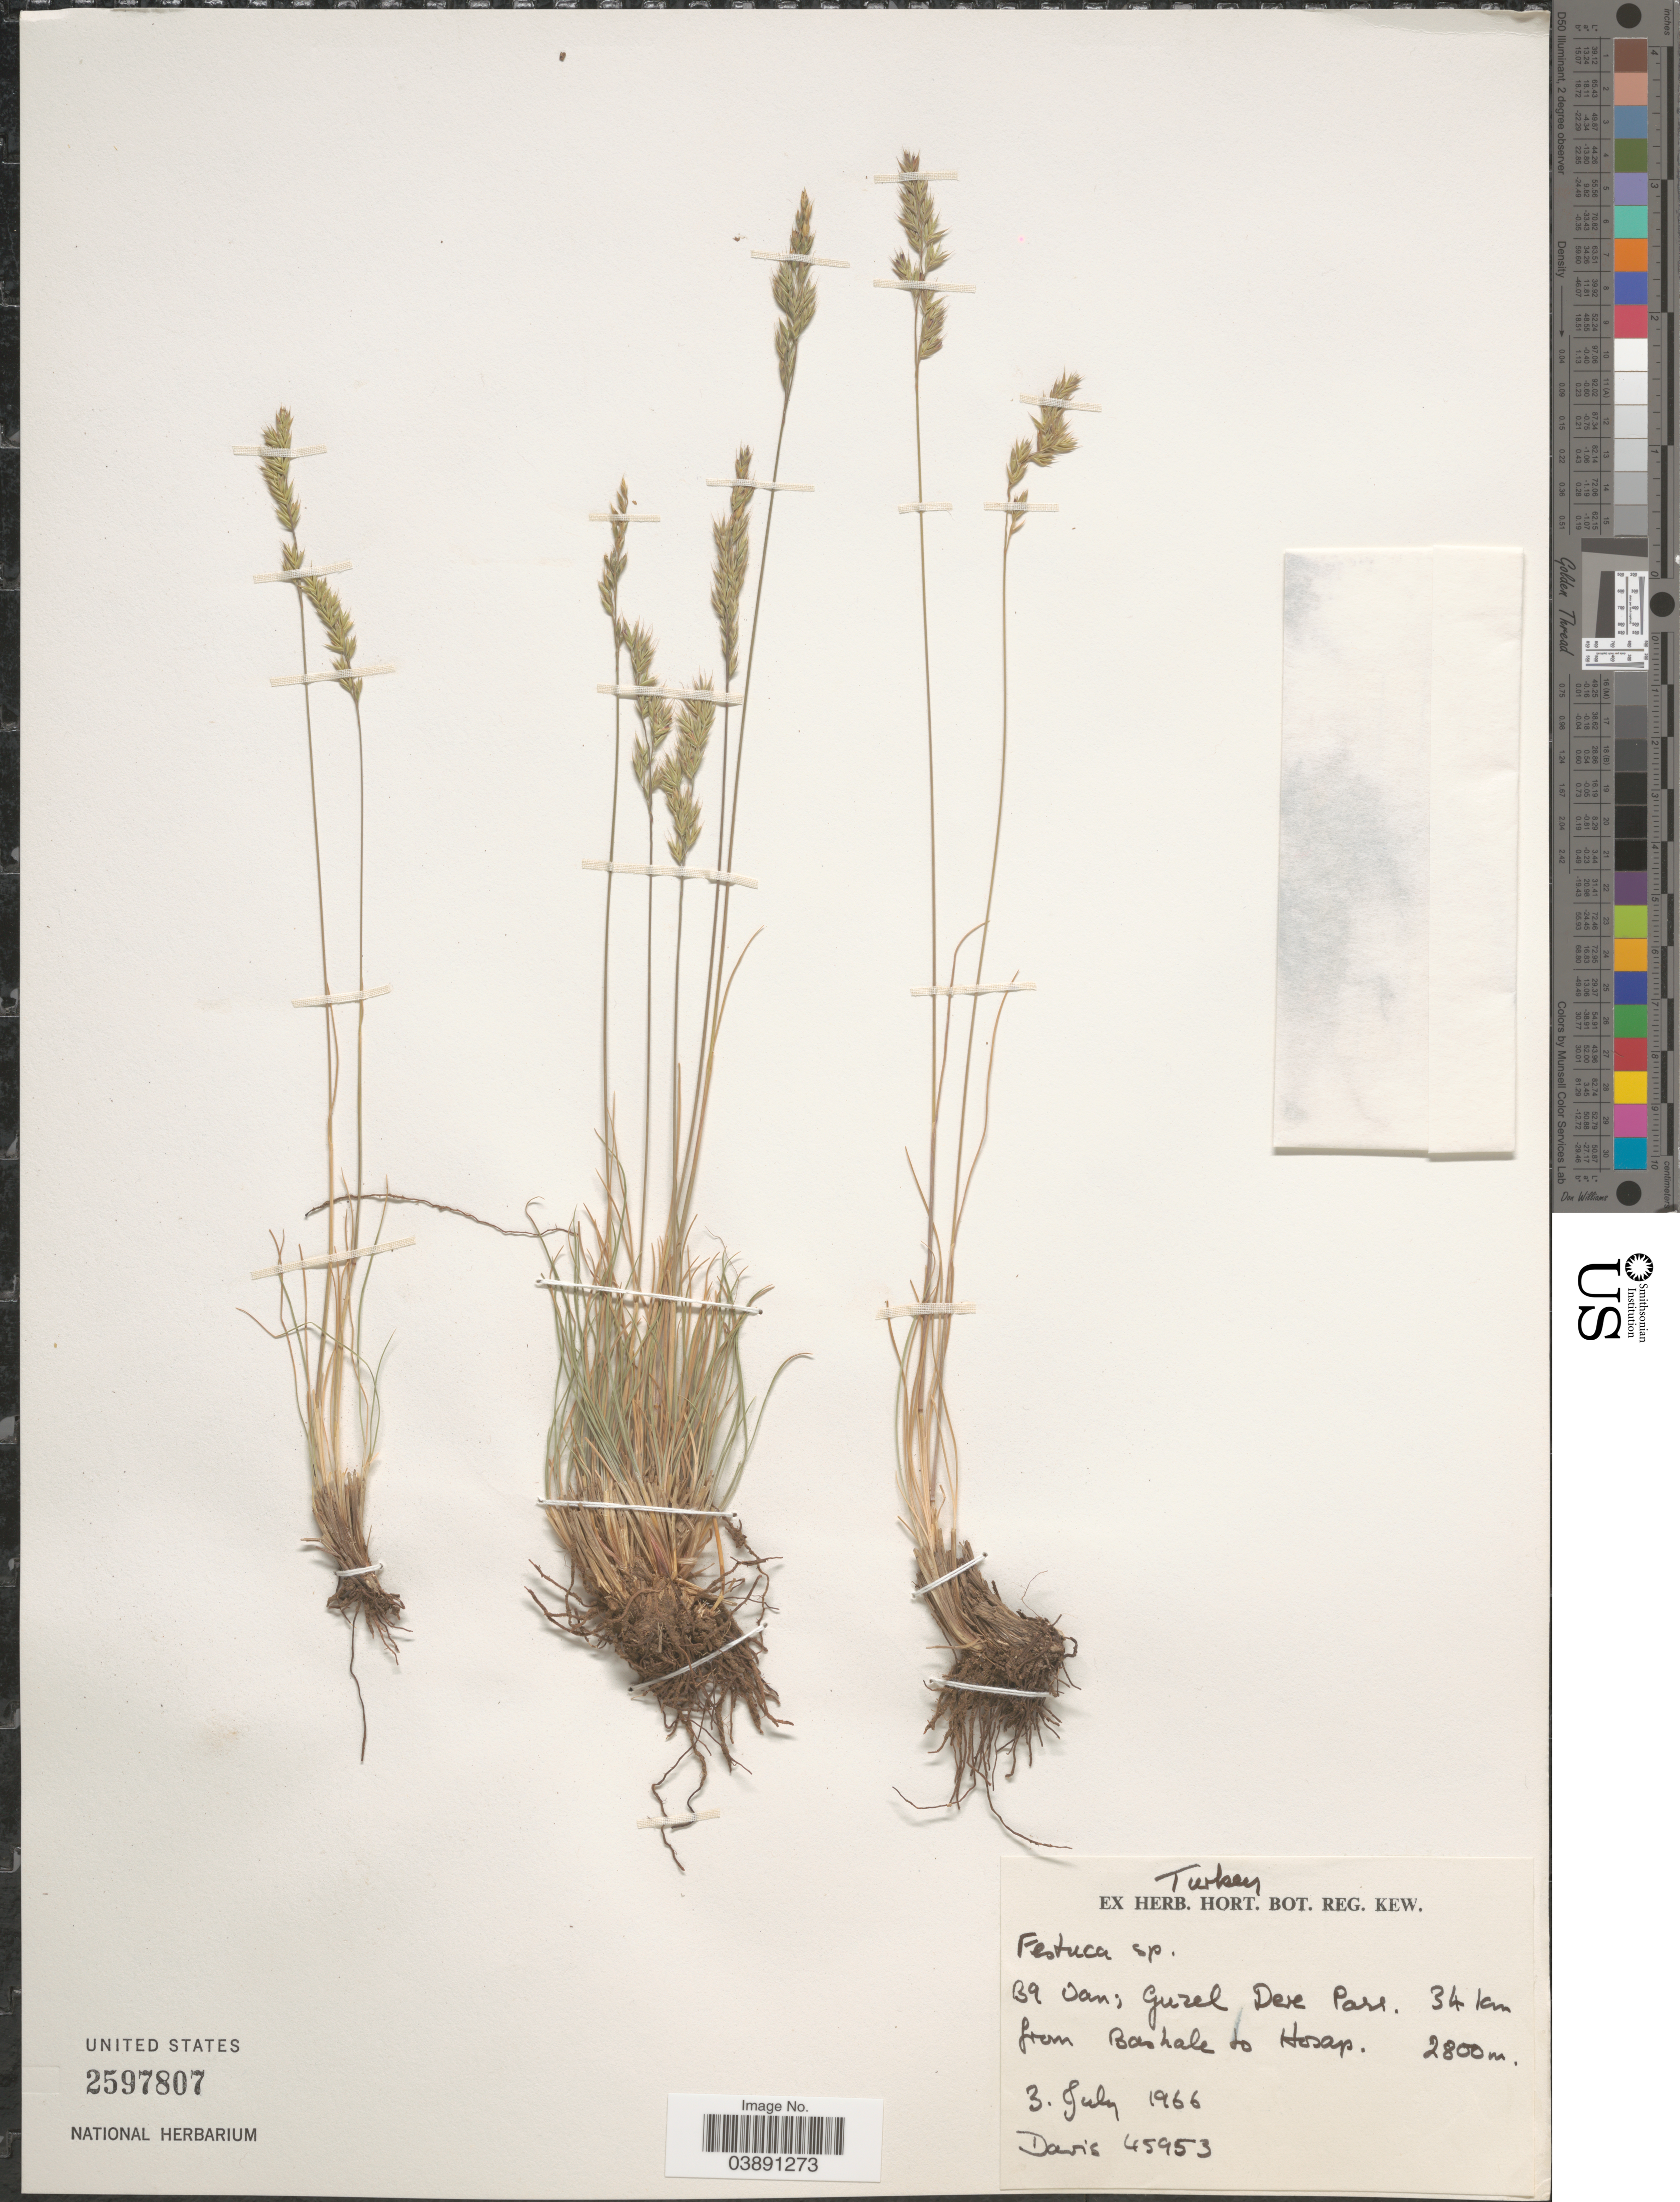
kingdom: Plantae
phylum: Tracheophyta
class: Liliopsida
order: Poales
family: Poaceae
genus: Festuca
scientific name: Festuca sp.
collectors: -. Davis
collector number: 45953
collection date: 1966-07-03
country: Turkey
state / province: Van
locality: B9 Van; Guzel Dere Pass. 34 km from Baskale to Hosap.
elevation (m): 2800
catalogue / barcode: US 2597807